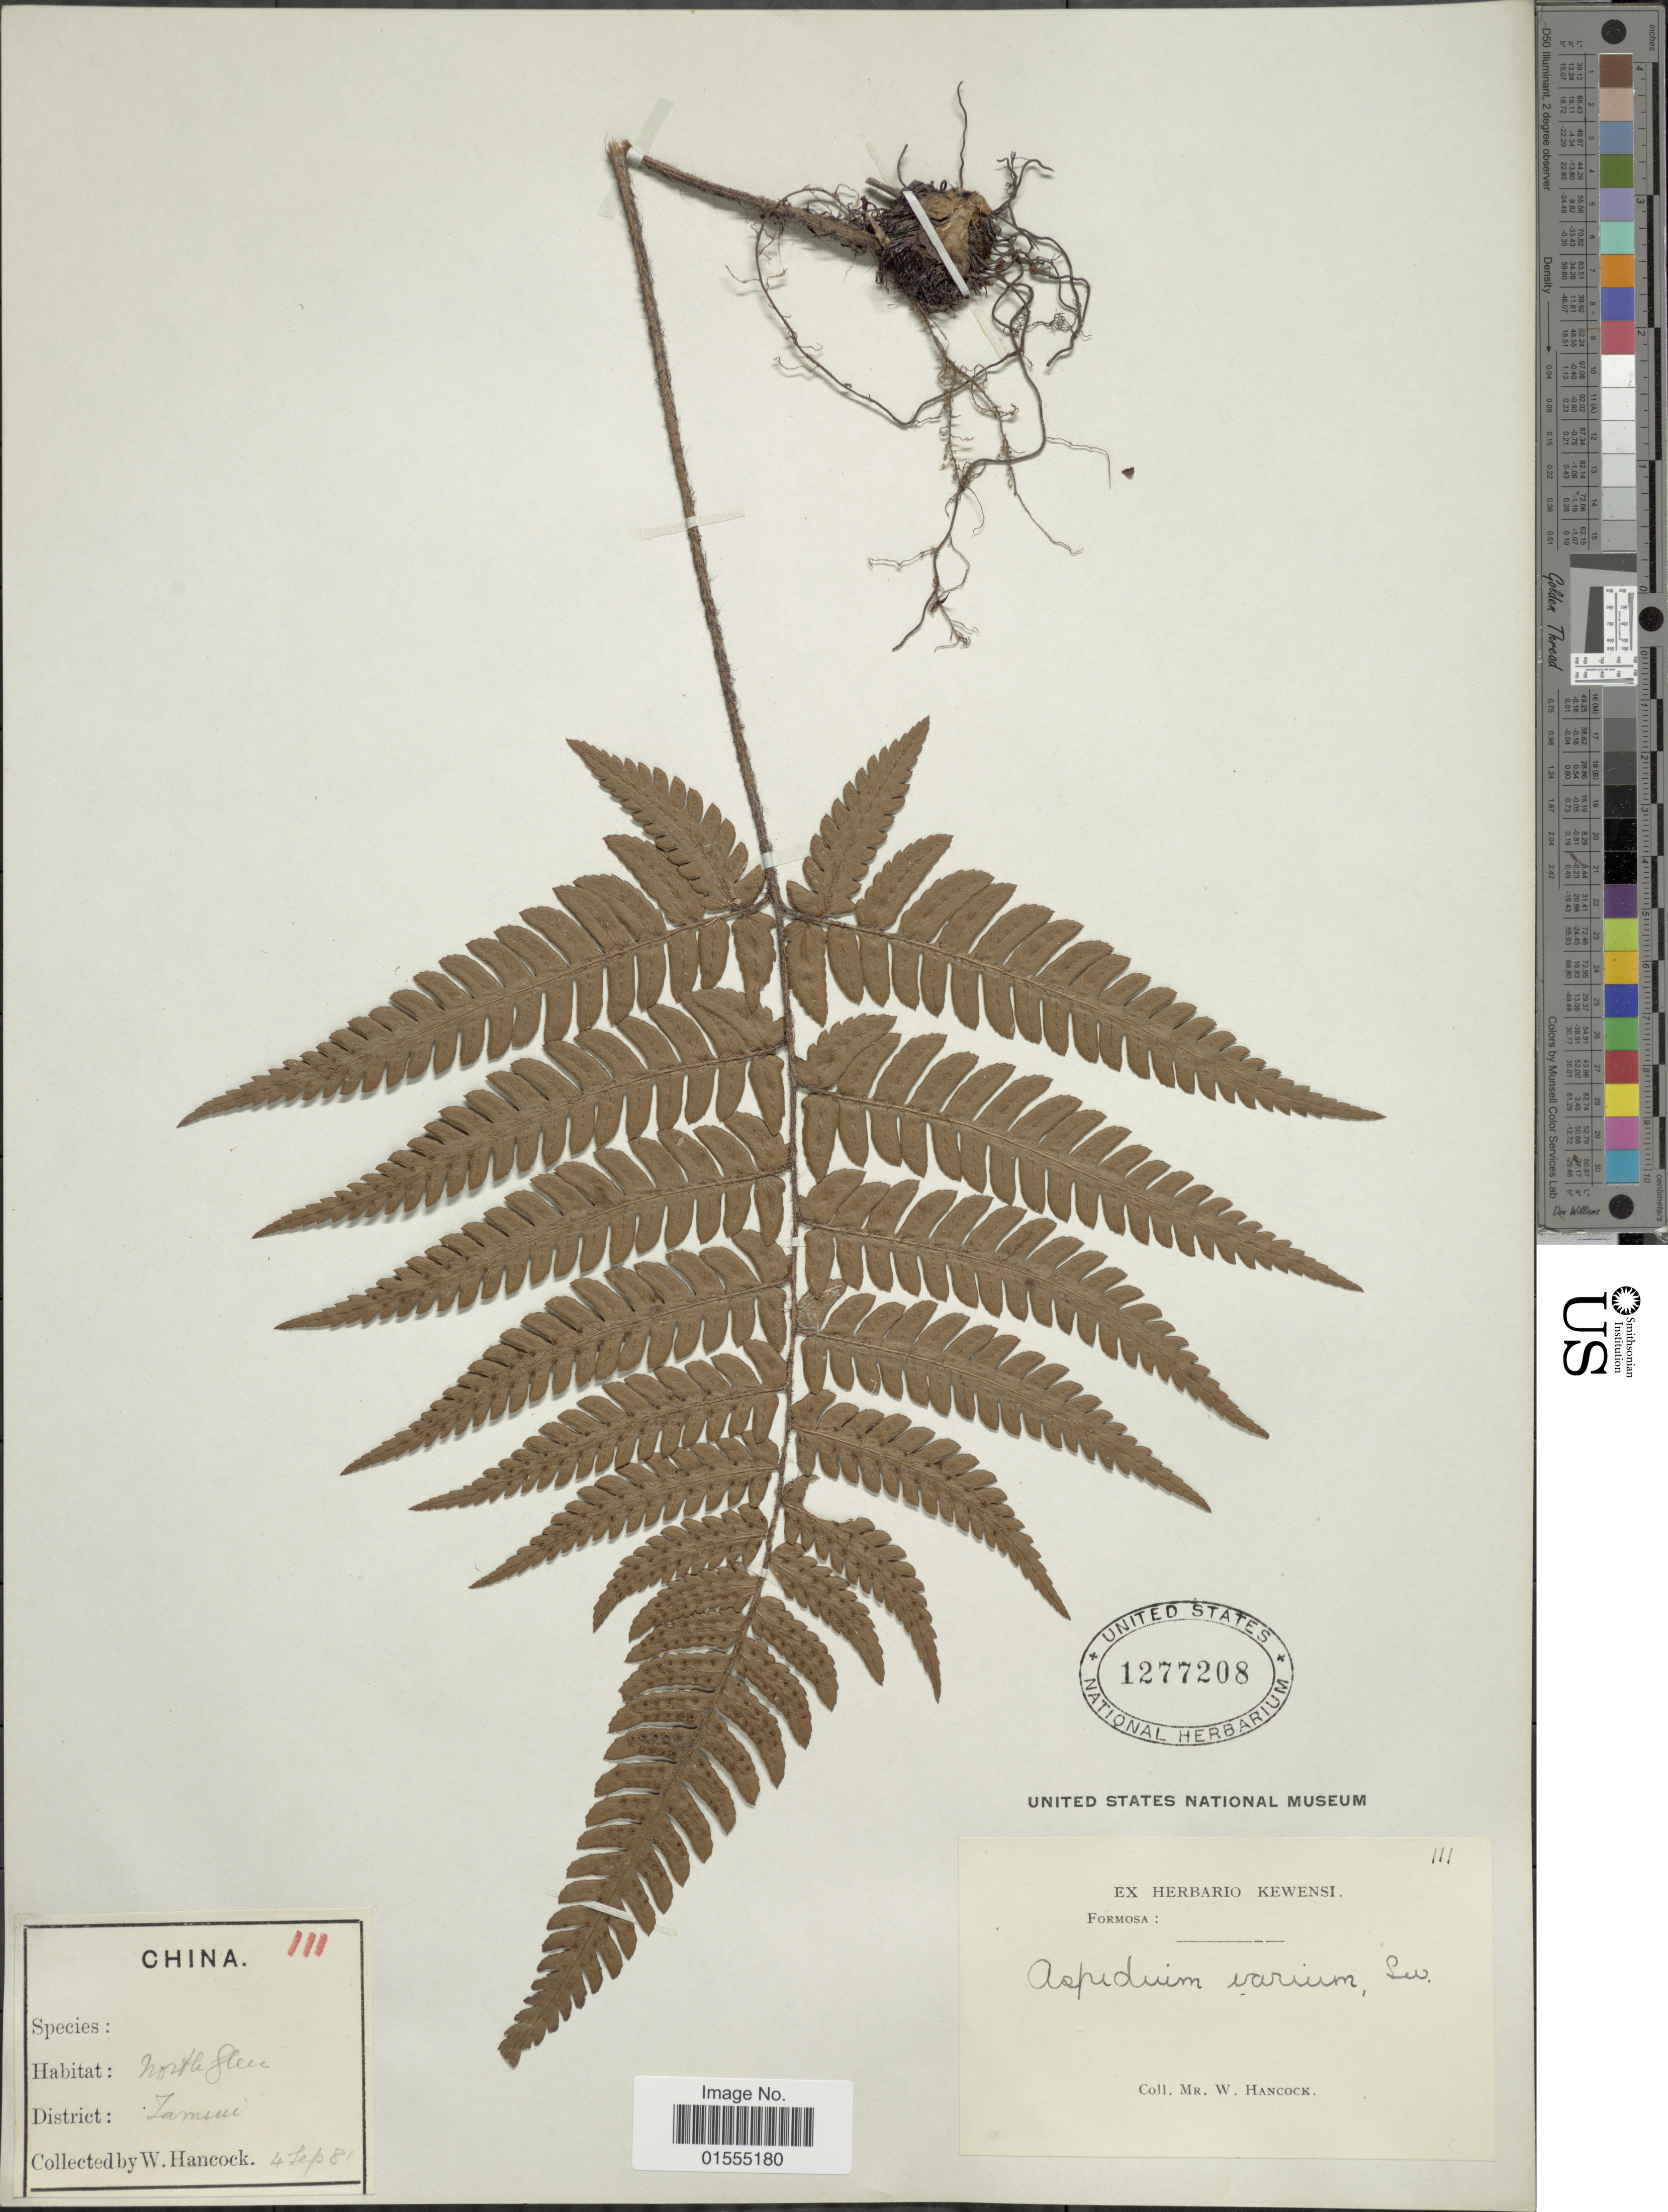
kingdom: Plantae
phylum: Tracheophyta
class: Polypodiopsida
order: Polypodiales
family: Dryopteridaceae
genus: Dryopteris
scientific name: Dryopteris varia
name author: (L.) Kuntze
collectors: W. Hancock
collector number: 111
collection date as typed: Transcribed d/m/y: 4/9/81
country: Taiwan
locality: District Tamsui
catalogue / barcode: US 1277208